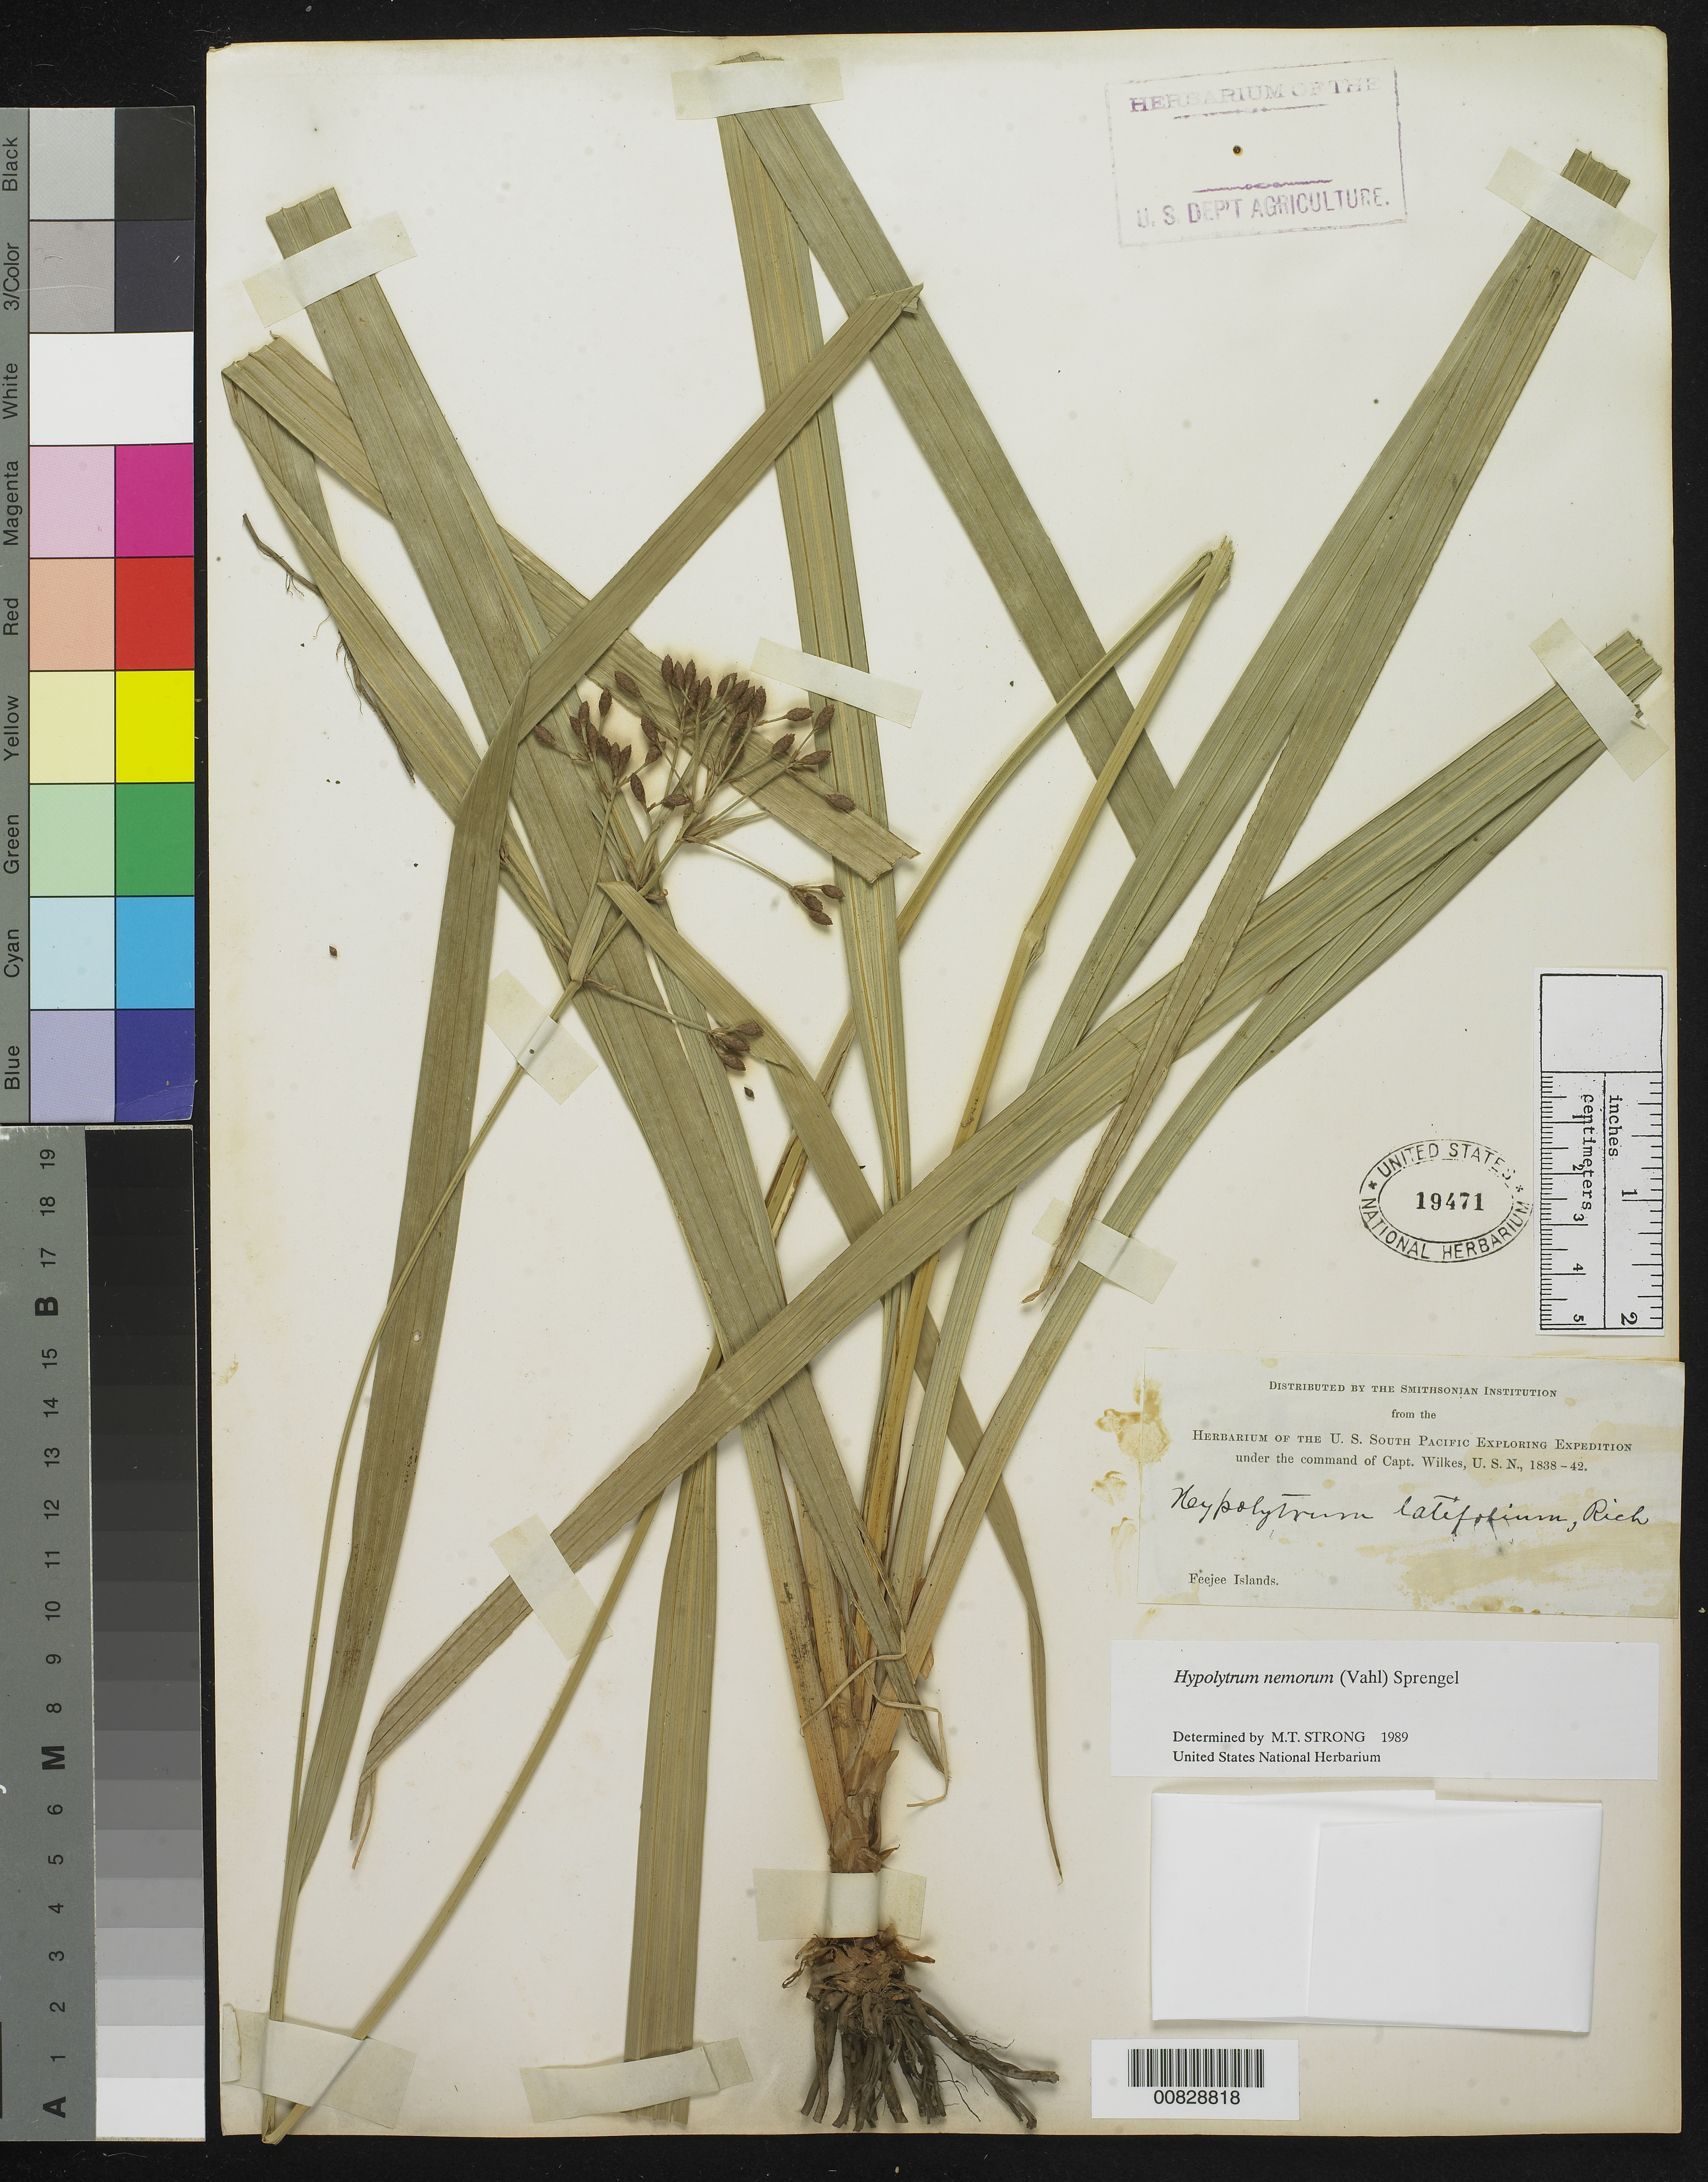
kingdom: Plantae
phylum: Tracheophyta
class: Liliopsida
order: Poales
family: Cyperaceae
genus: Hypolytrum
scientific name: Hypolytrum nemorum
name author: (Vahl) Spreng.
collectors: Wilkes Explor. Exped.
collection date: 1838/1842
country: Fiji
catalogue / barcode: US 19471